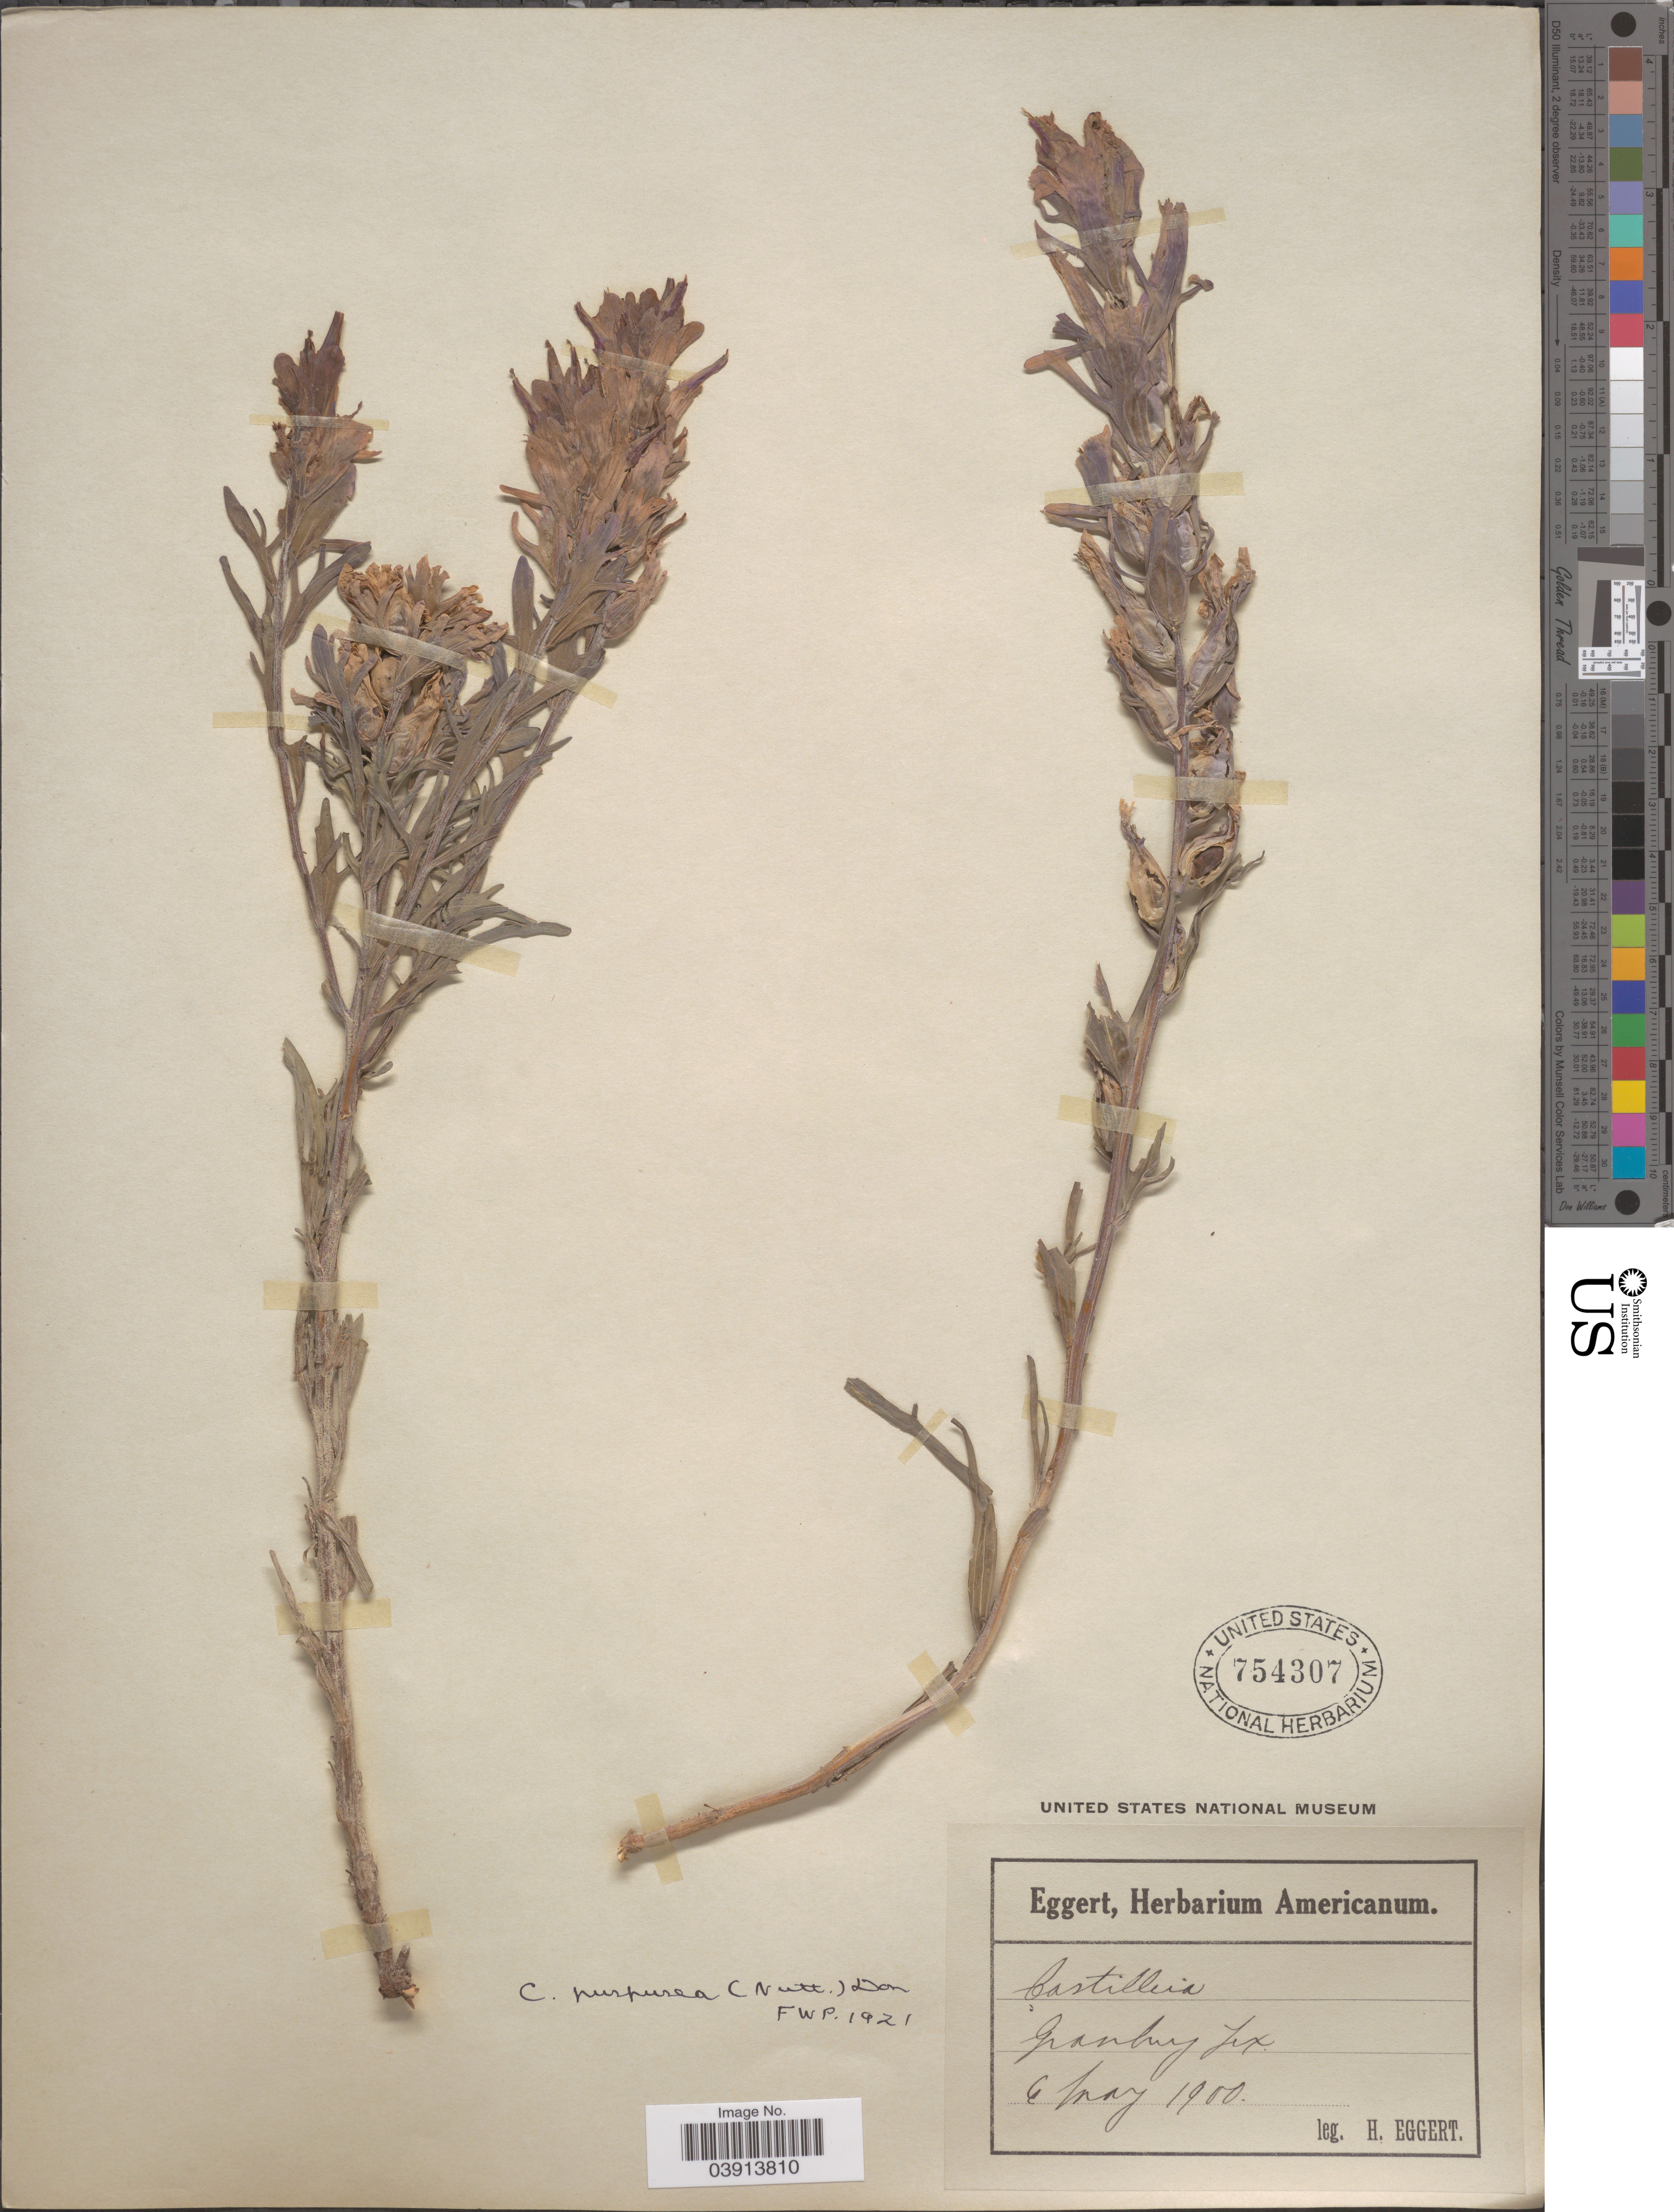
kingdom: Plantae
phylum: Tracheophyta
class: Magnoliopsida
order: Lamiales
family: Orobanchaceae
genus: Castilleja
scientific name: Castilleja purpurea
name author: (Nutt.) G. Don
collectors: H. Eggert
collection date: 1900-05-06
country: United States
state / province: Texas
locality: Granbury.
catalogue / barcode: US 754307